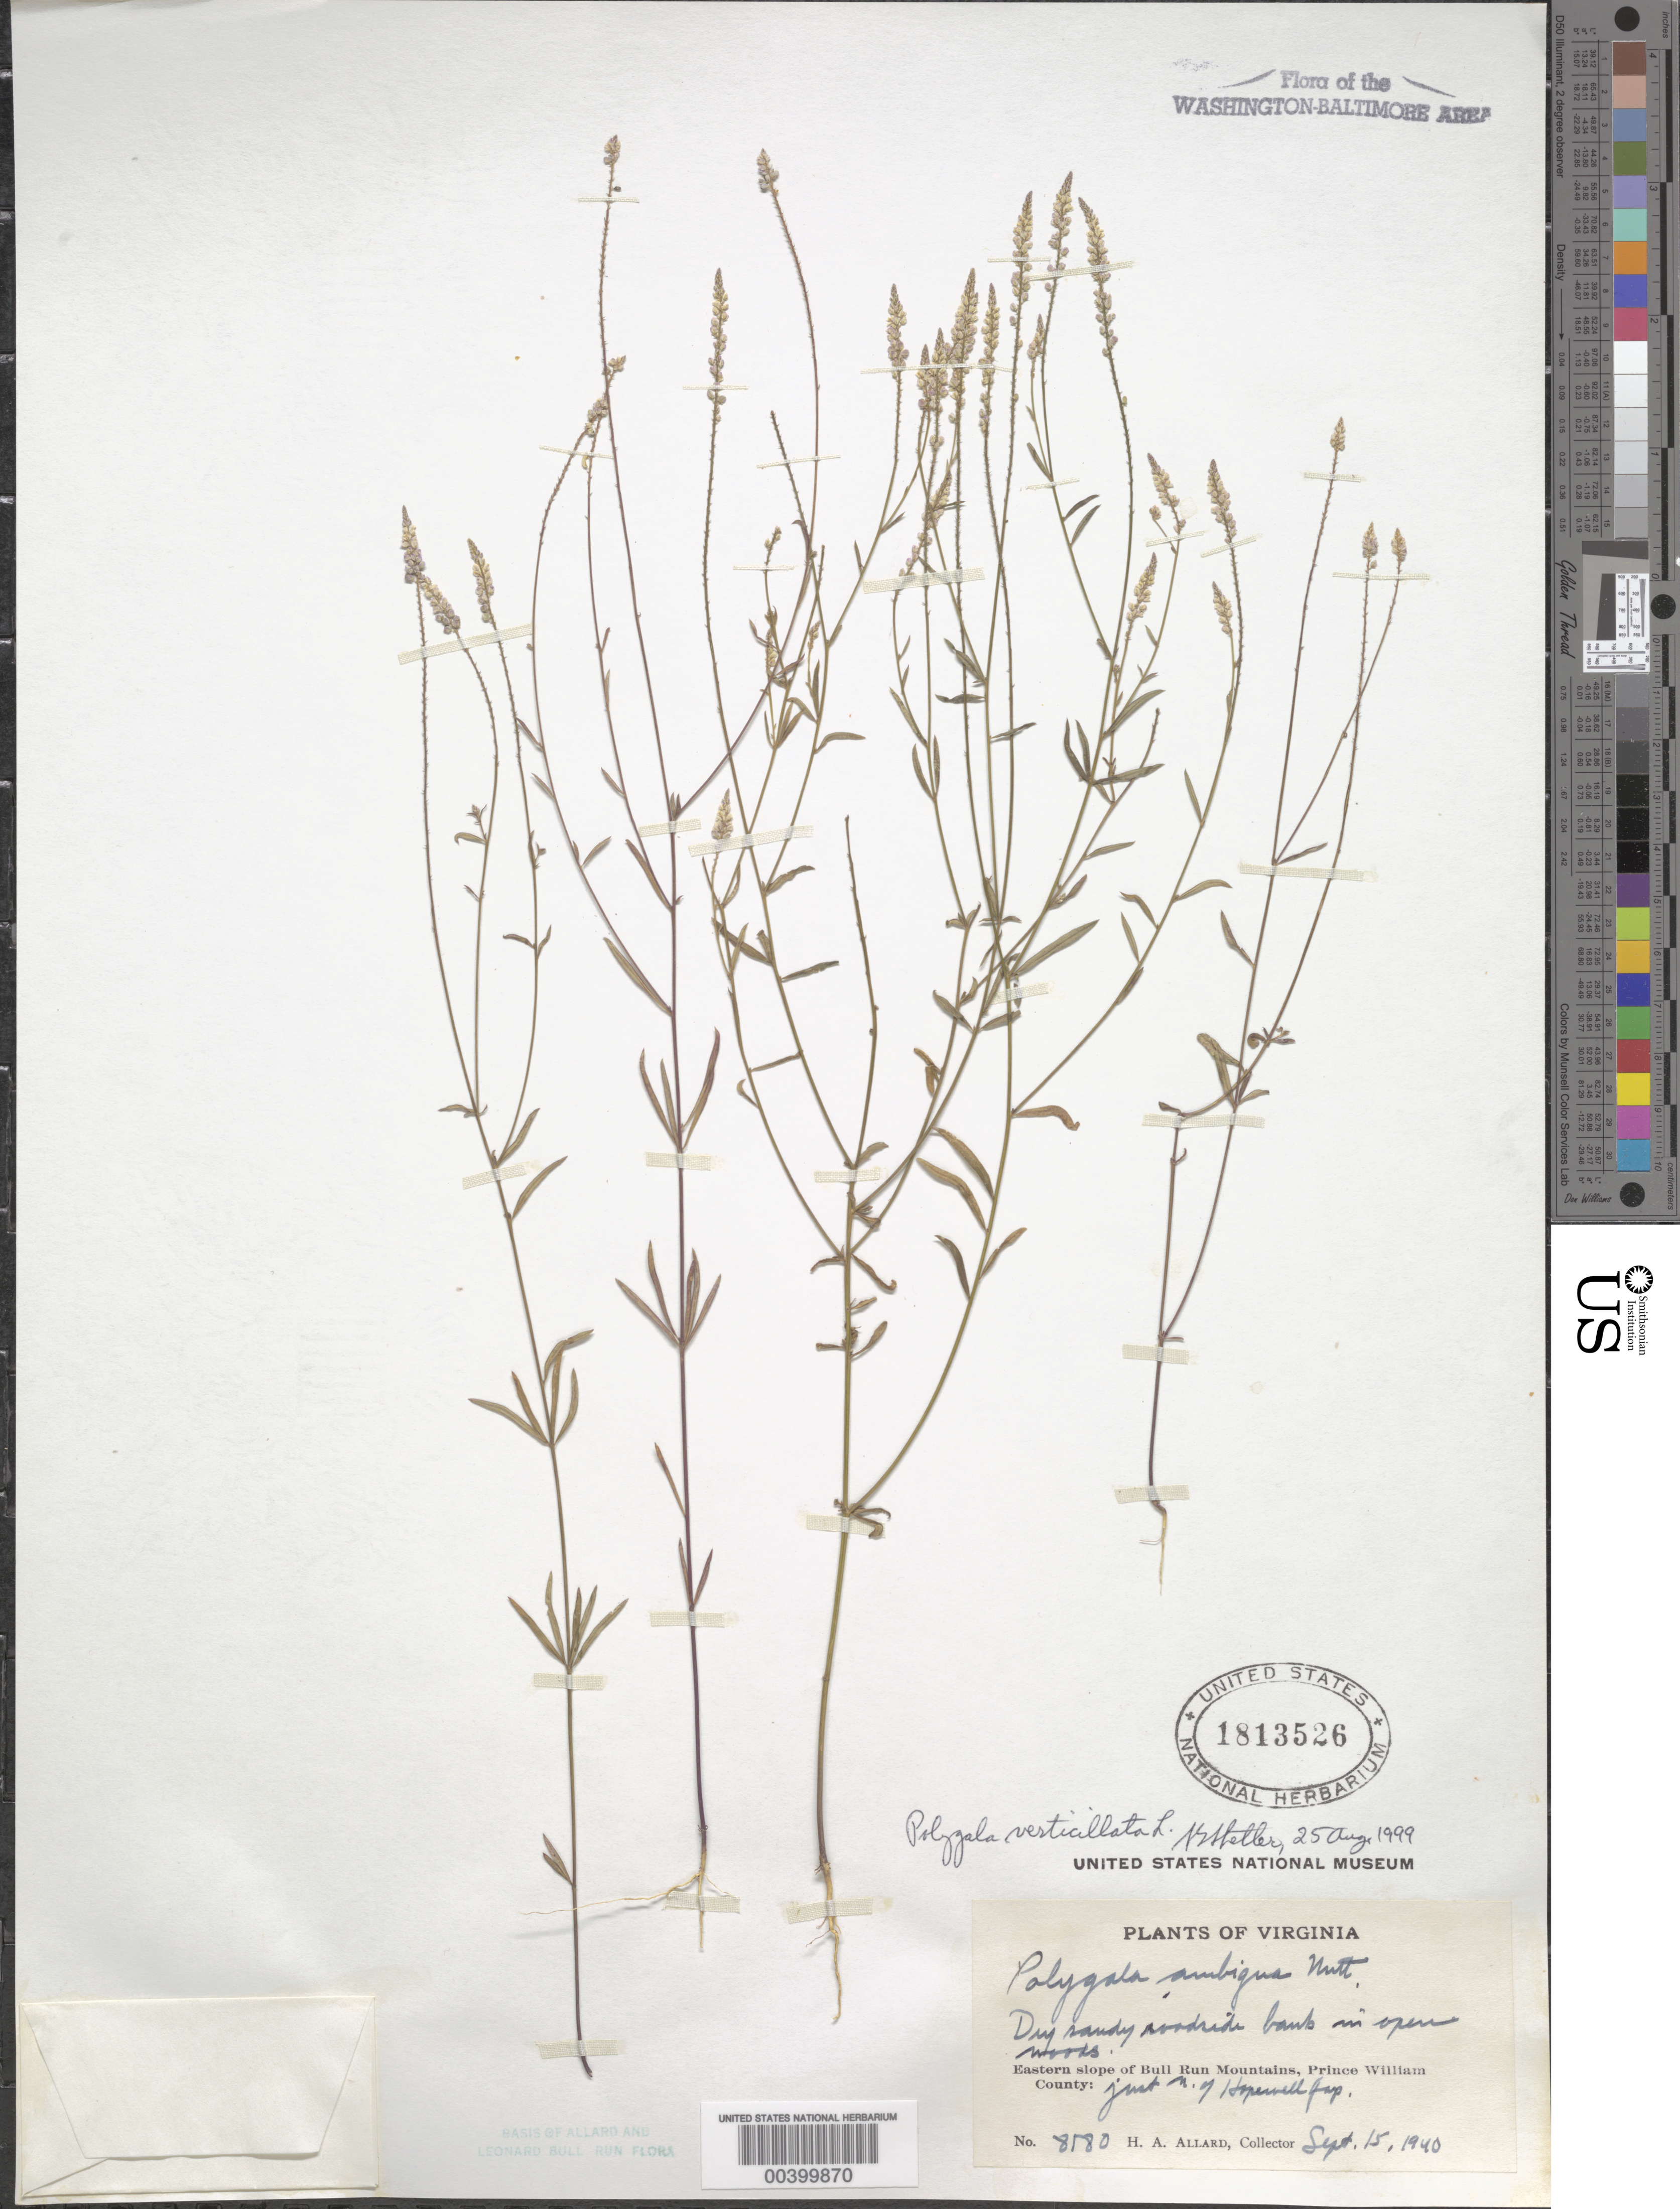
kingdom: Plantae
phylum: Tracheophyta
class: Magnoliopsida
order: Fabales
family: Polygalaceae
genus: Polygala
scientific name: Polygala verticillata var. ambigua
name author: (Nutt.) Alph. Wood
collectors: H. A. Allard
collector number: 8180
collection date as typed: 15 Sep 1940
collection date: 1940-09-15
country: United States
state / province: Virginia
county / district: Prince William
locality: North of Hopewell Gap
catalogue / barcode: US 1813526